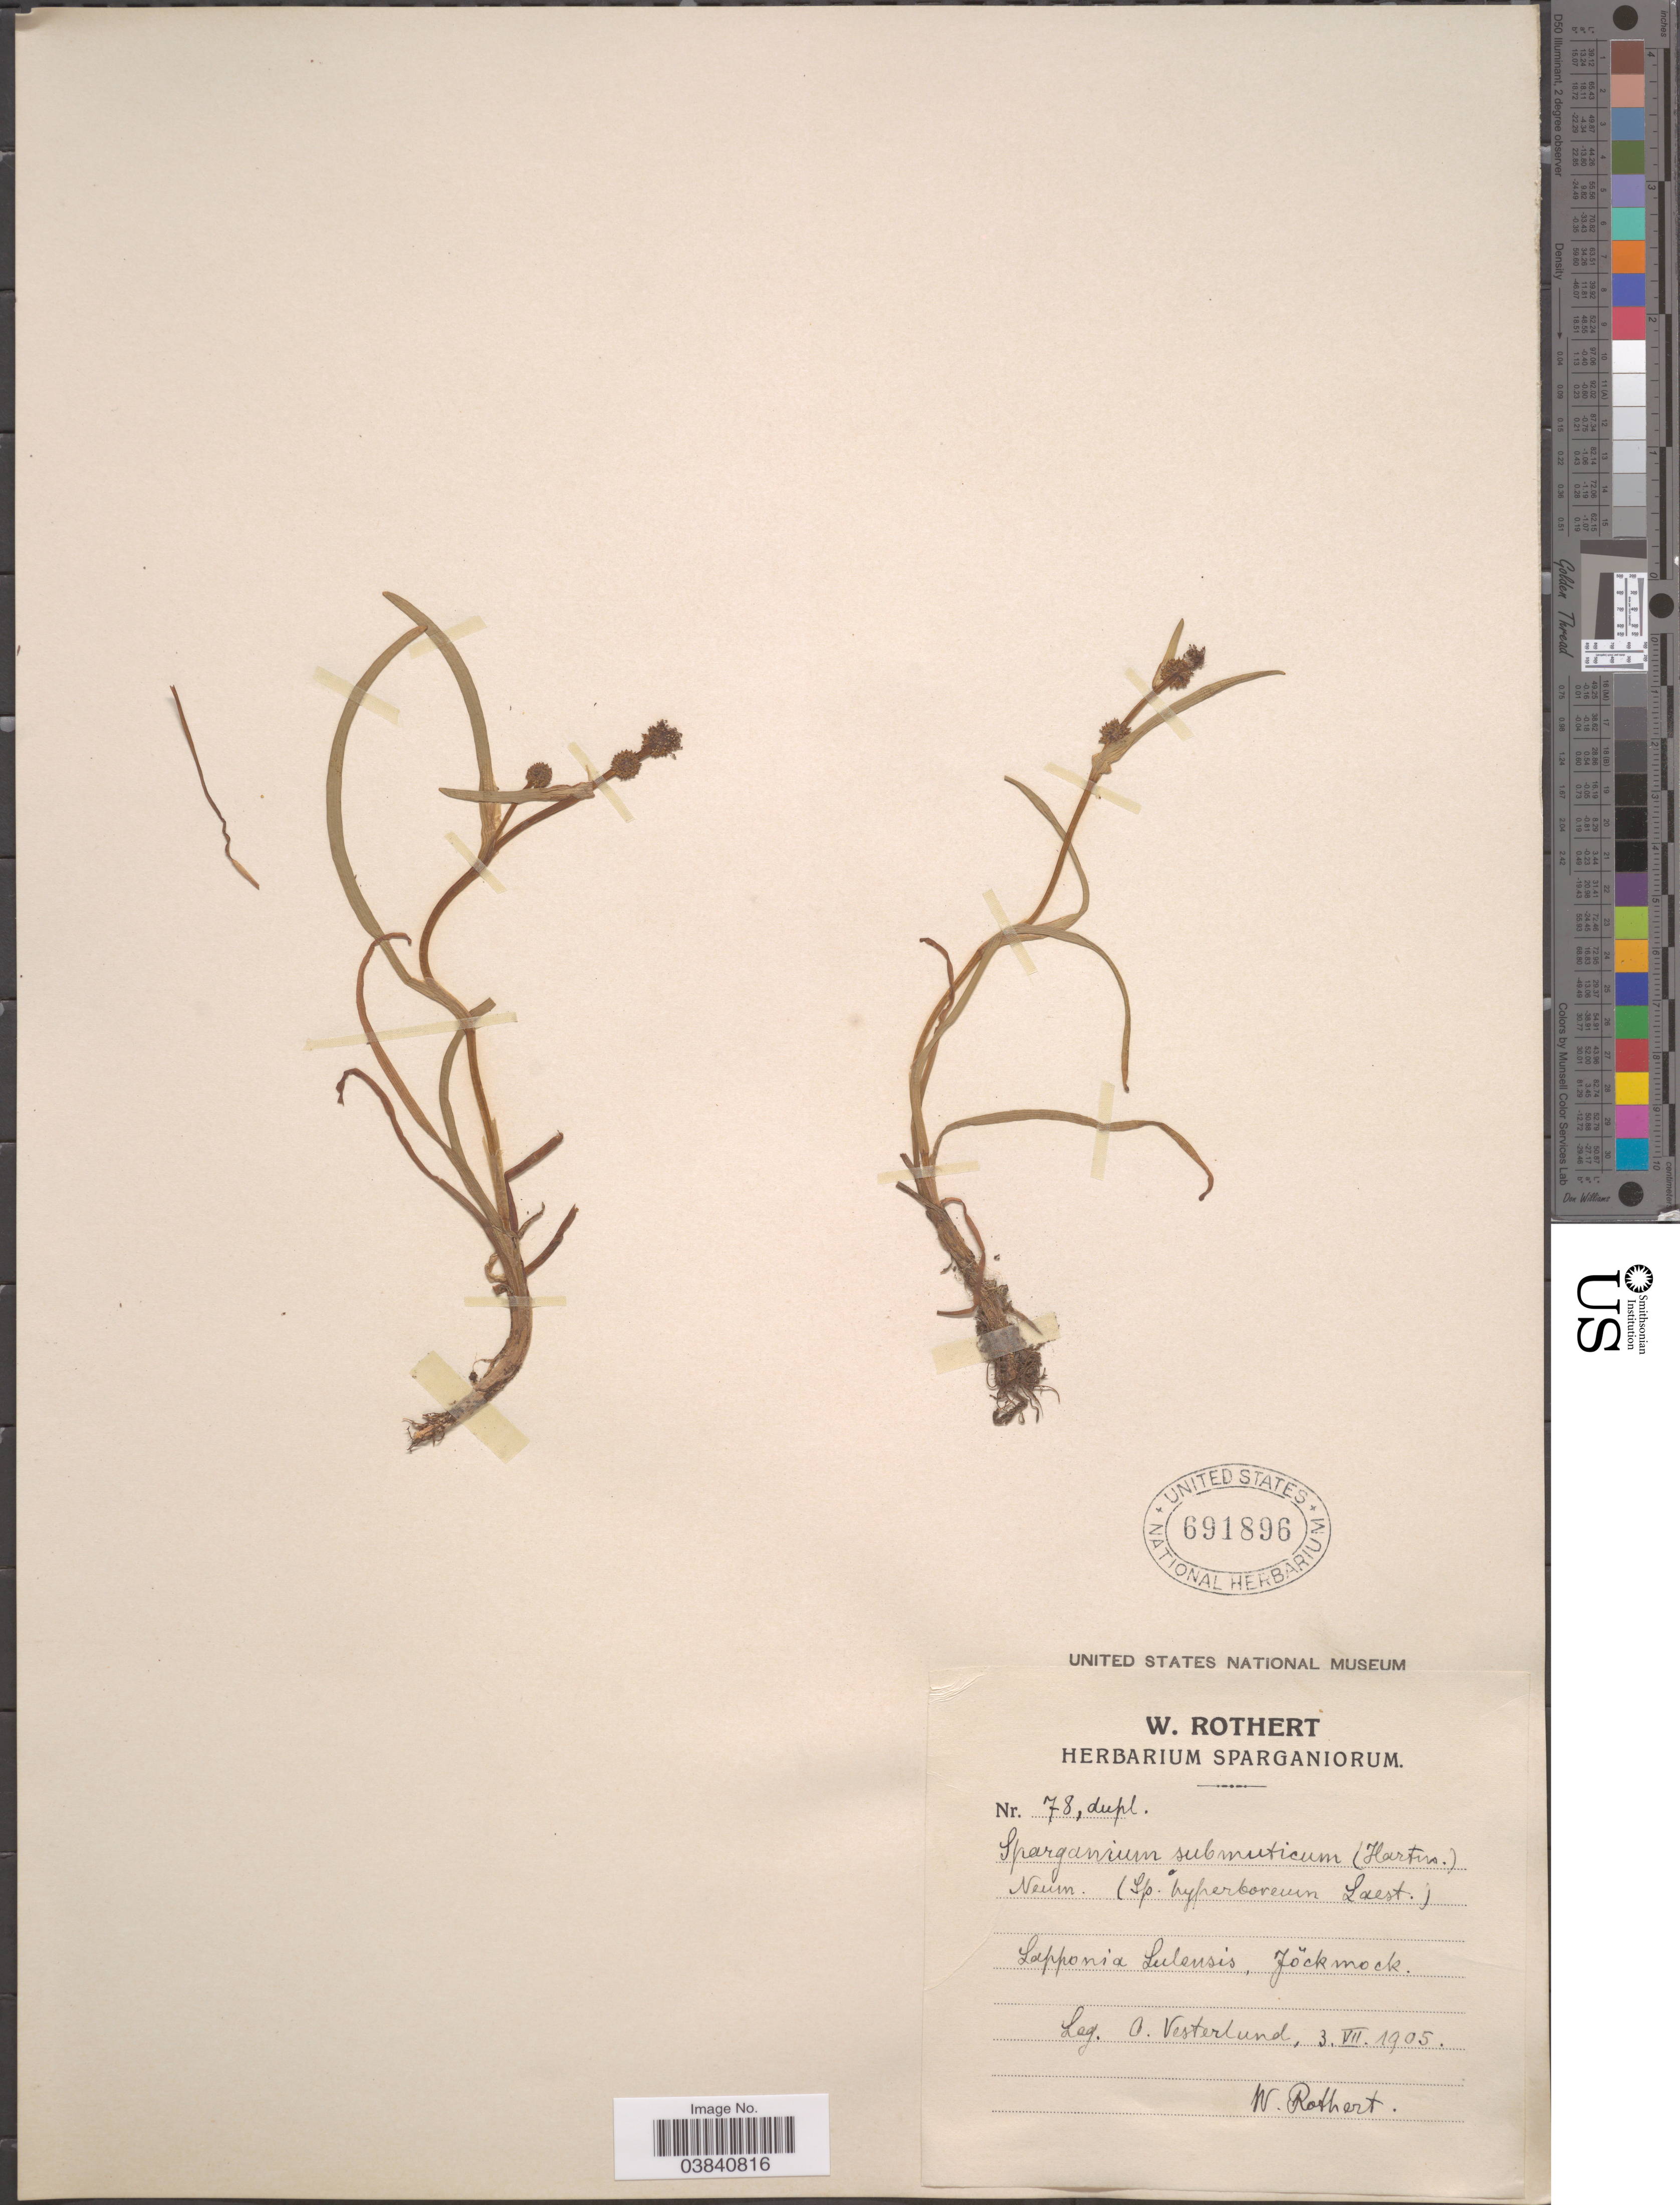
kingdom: Plantae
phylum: Tracheophyta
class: Liliopsida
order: Poales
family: Typhaceae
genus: Sparganium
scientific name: Sparganium submuticum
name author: (Hartm.) Neuman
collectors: O. Vesterlund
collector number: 78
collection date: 1905-07-03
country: Sweden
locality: Lapponia Lulensis, Jöckmock.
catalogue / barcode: US 691896